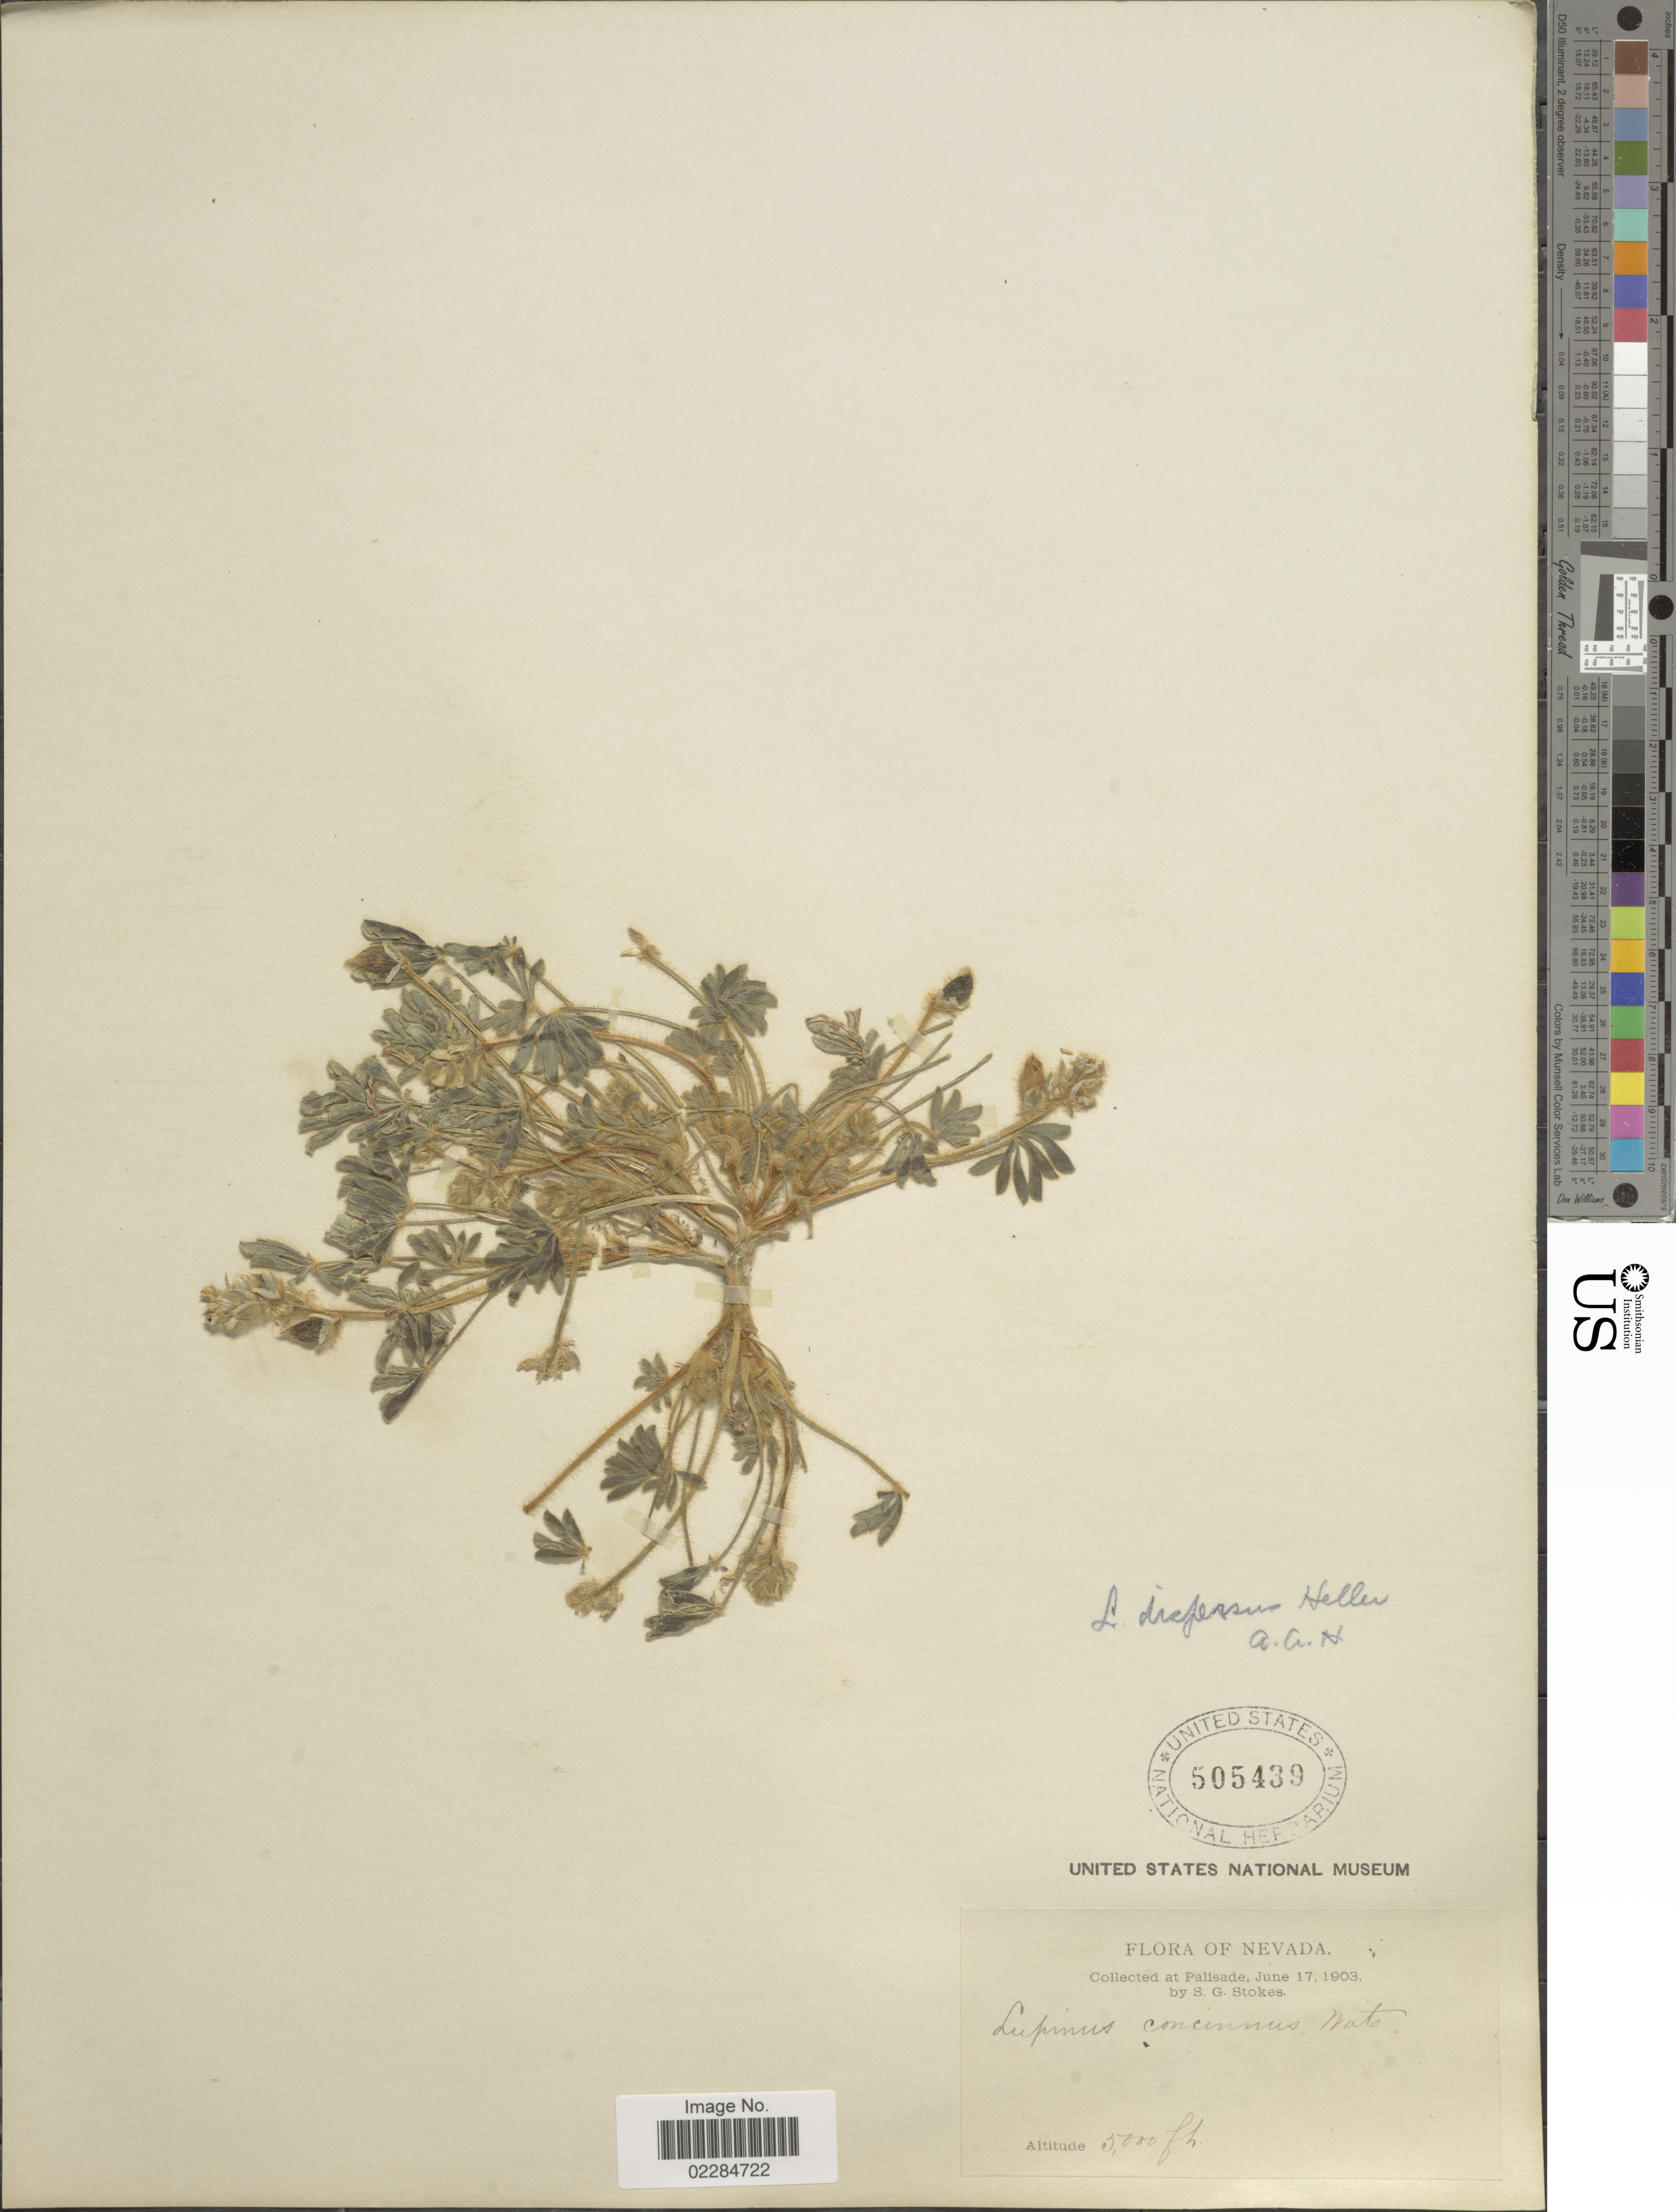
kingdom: Plantae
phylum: Tracheophyta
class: Magnoliopsida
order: Fabales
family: Fabaceae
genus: Lupinus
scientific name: Lupinus brevicaulis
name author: S. Watson in C. King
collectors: S. G. Stokes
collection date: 1903-06-17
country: United States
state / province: Nevada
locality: Palisade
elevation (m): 1524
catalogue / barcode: US 505439